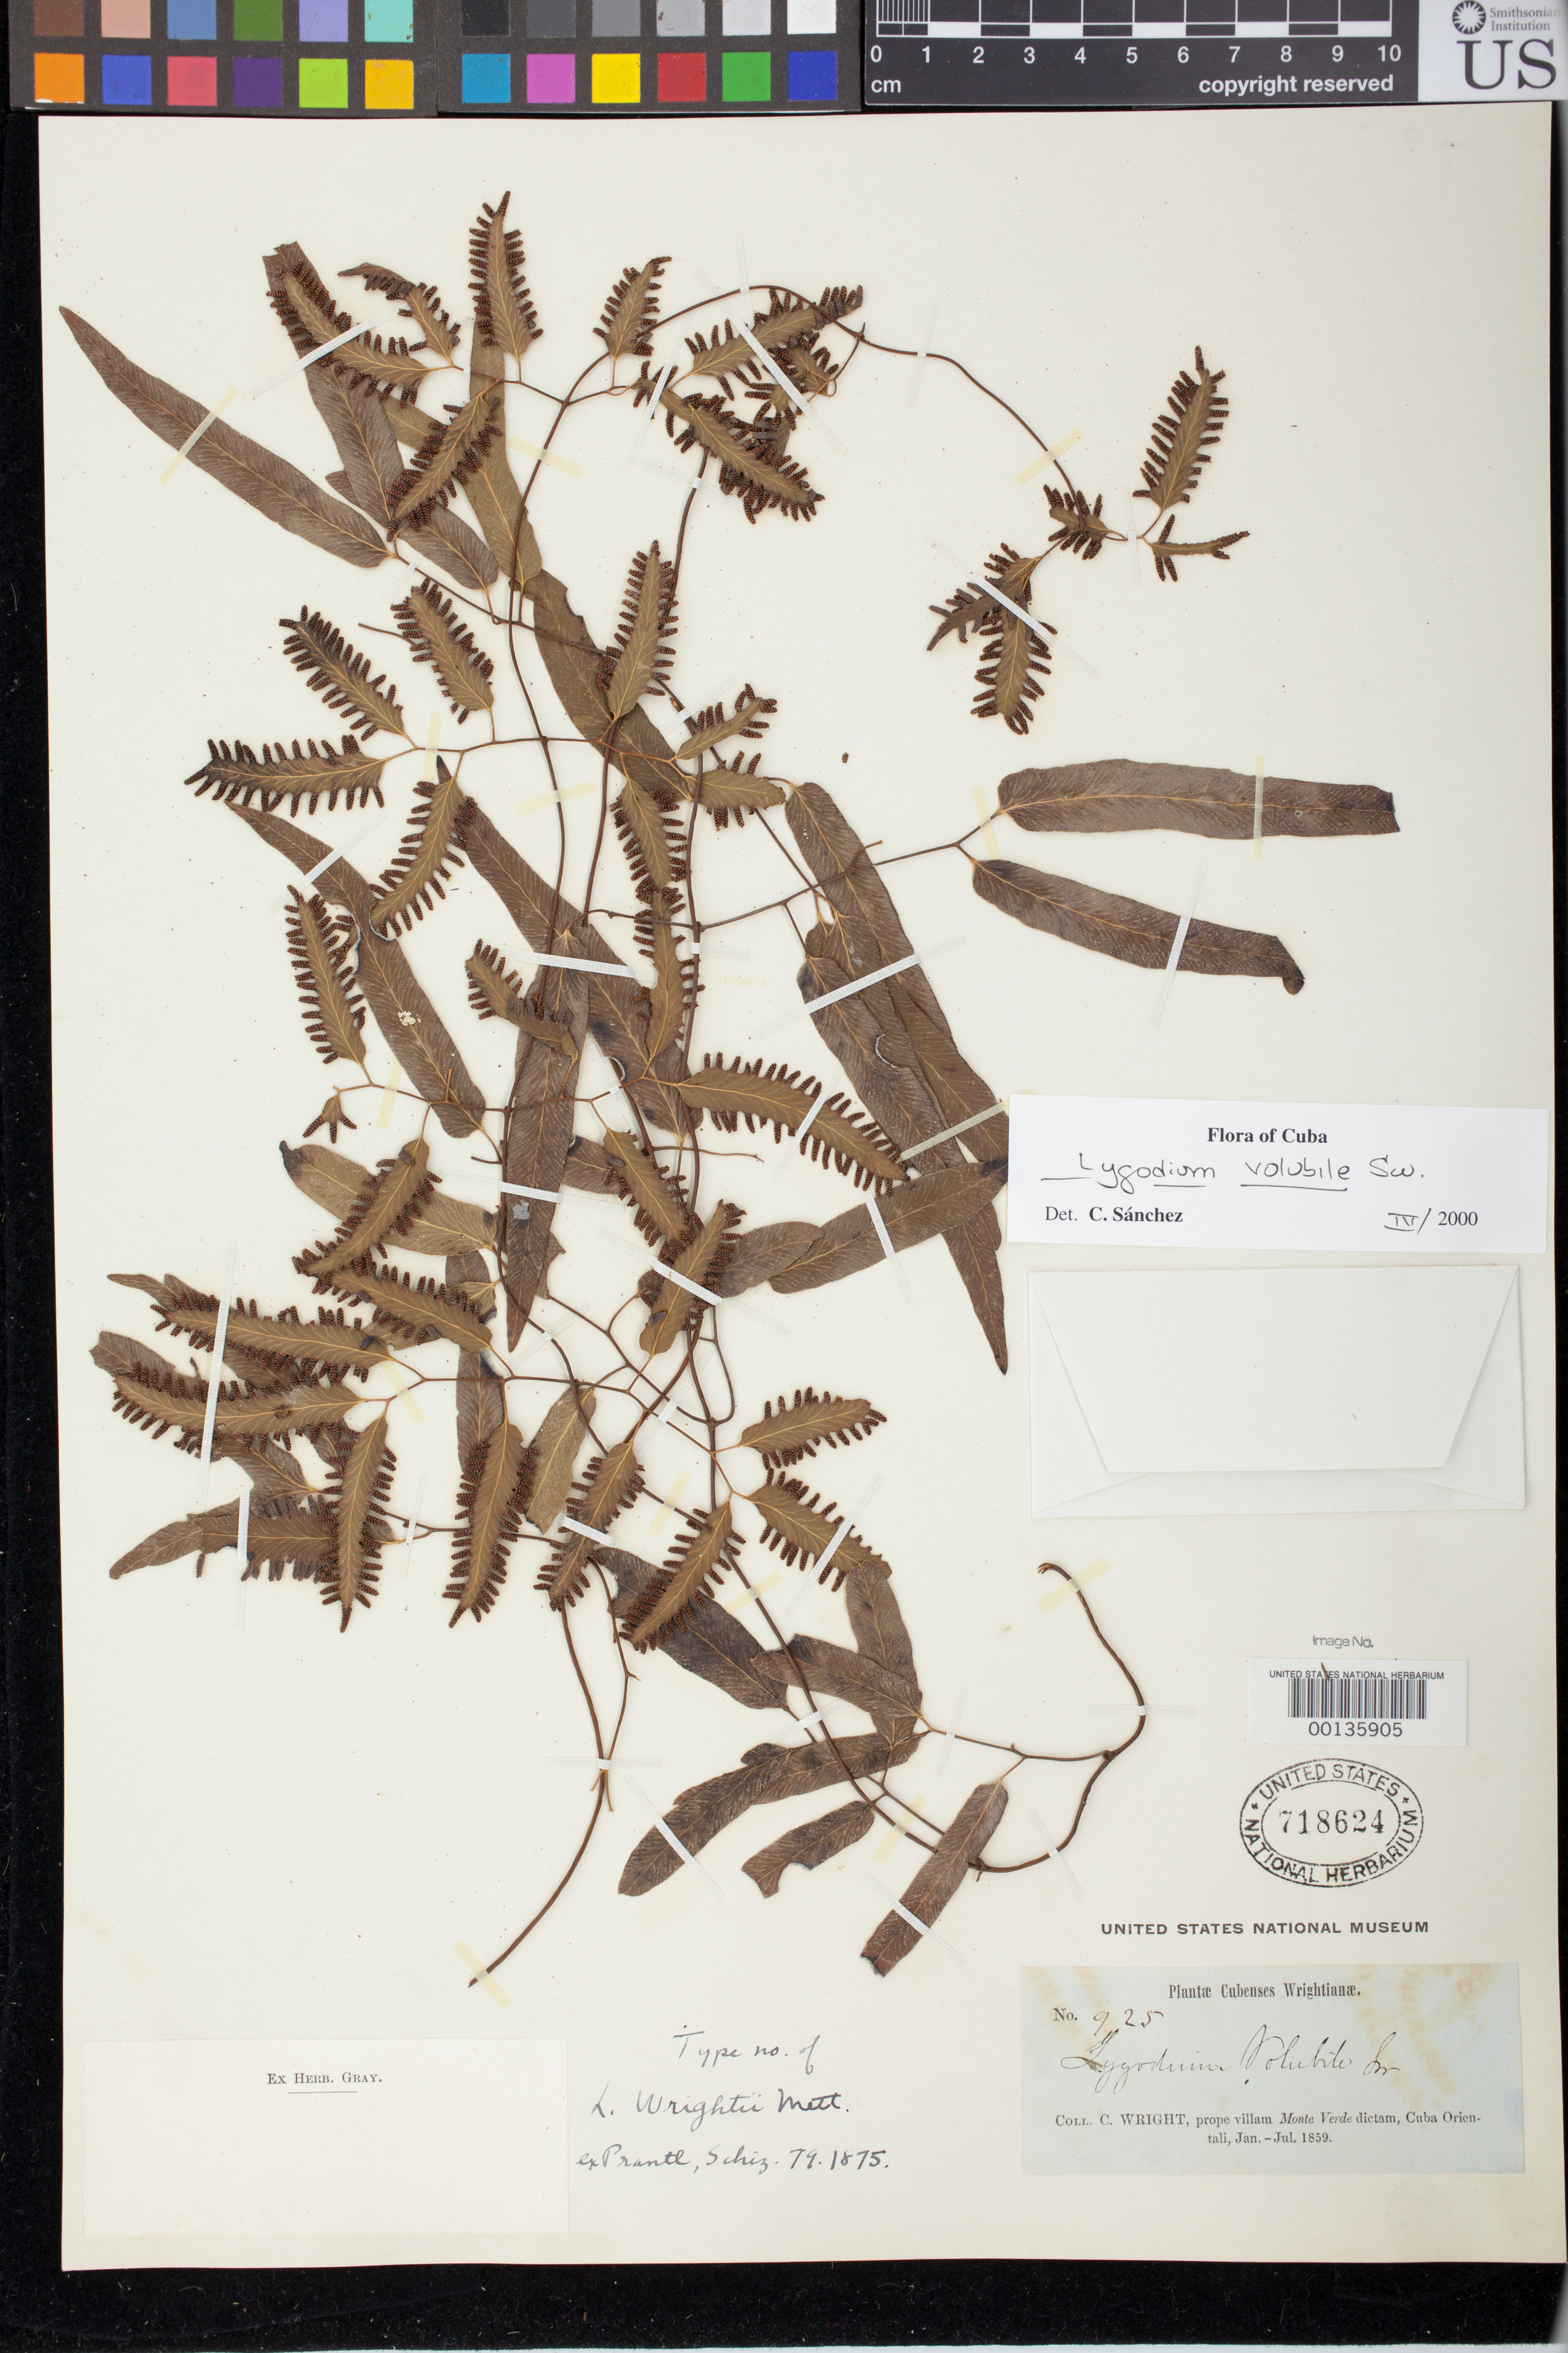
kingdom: Plantae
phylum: Tracheophyta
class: Polypodiopsida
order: Schizaeales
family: Lygodiaceae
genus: Lygodium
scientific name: Lygodium wrightii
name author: Mett. ex Prantl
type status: Isotype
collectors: C. Wright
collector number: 925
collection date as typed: Jan 1859 to -- Jul 1859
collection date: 1859-01/1859-07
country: Cuba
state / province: Oriente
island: Greater Antilles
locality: Prope villam Monte Verde dictam [Said to be near village of Monte Verde].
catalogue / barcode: US 718624